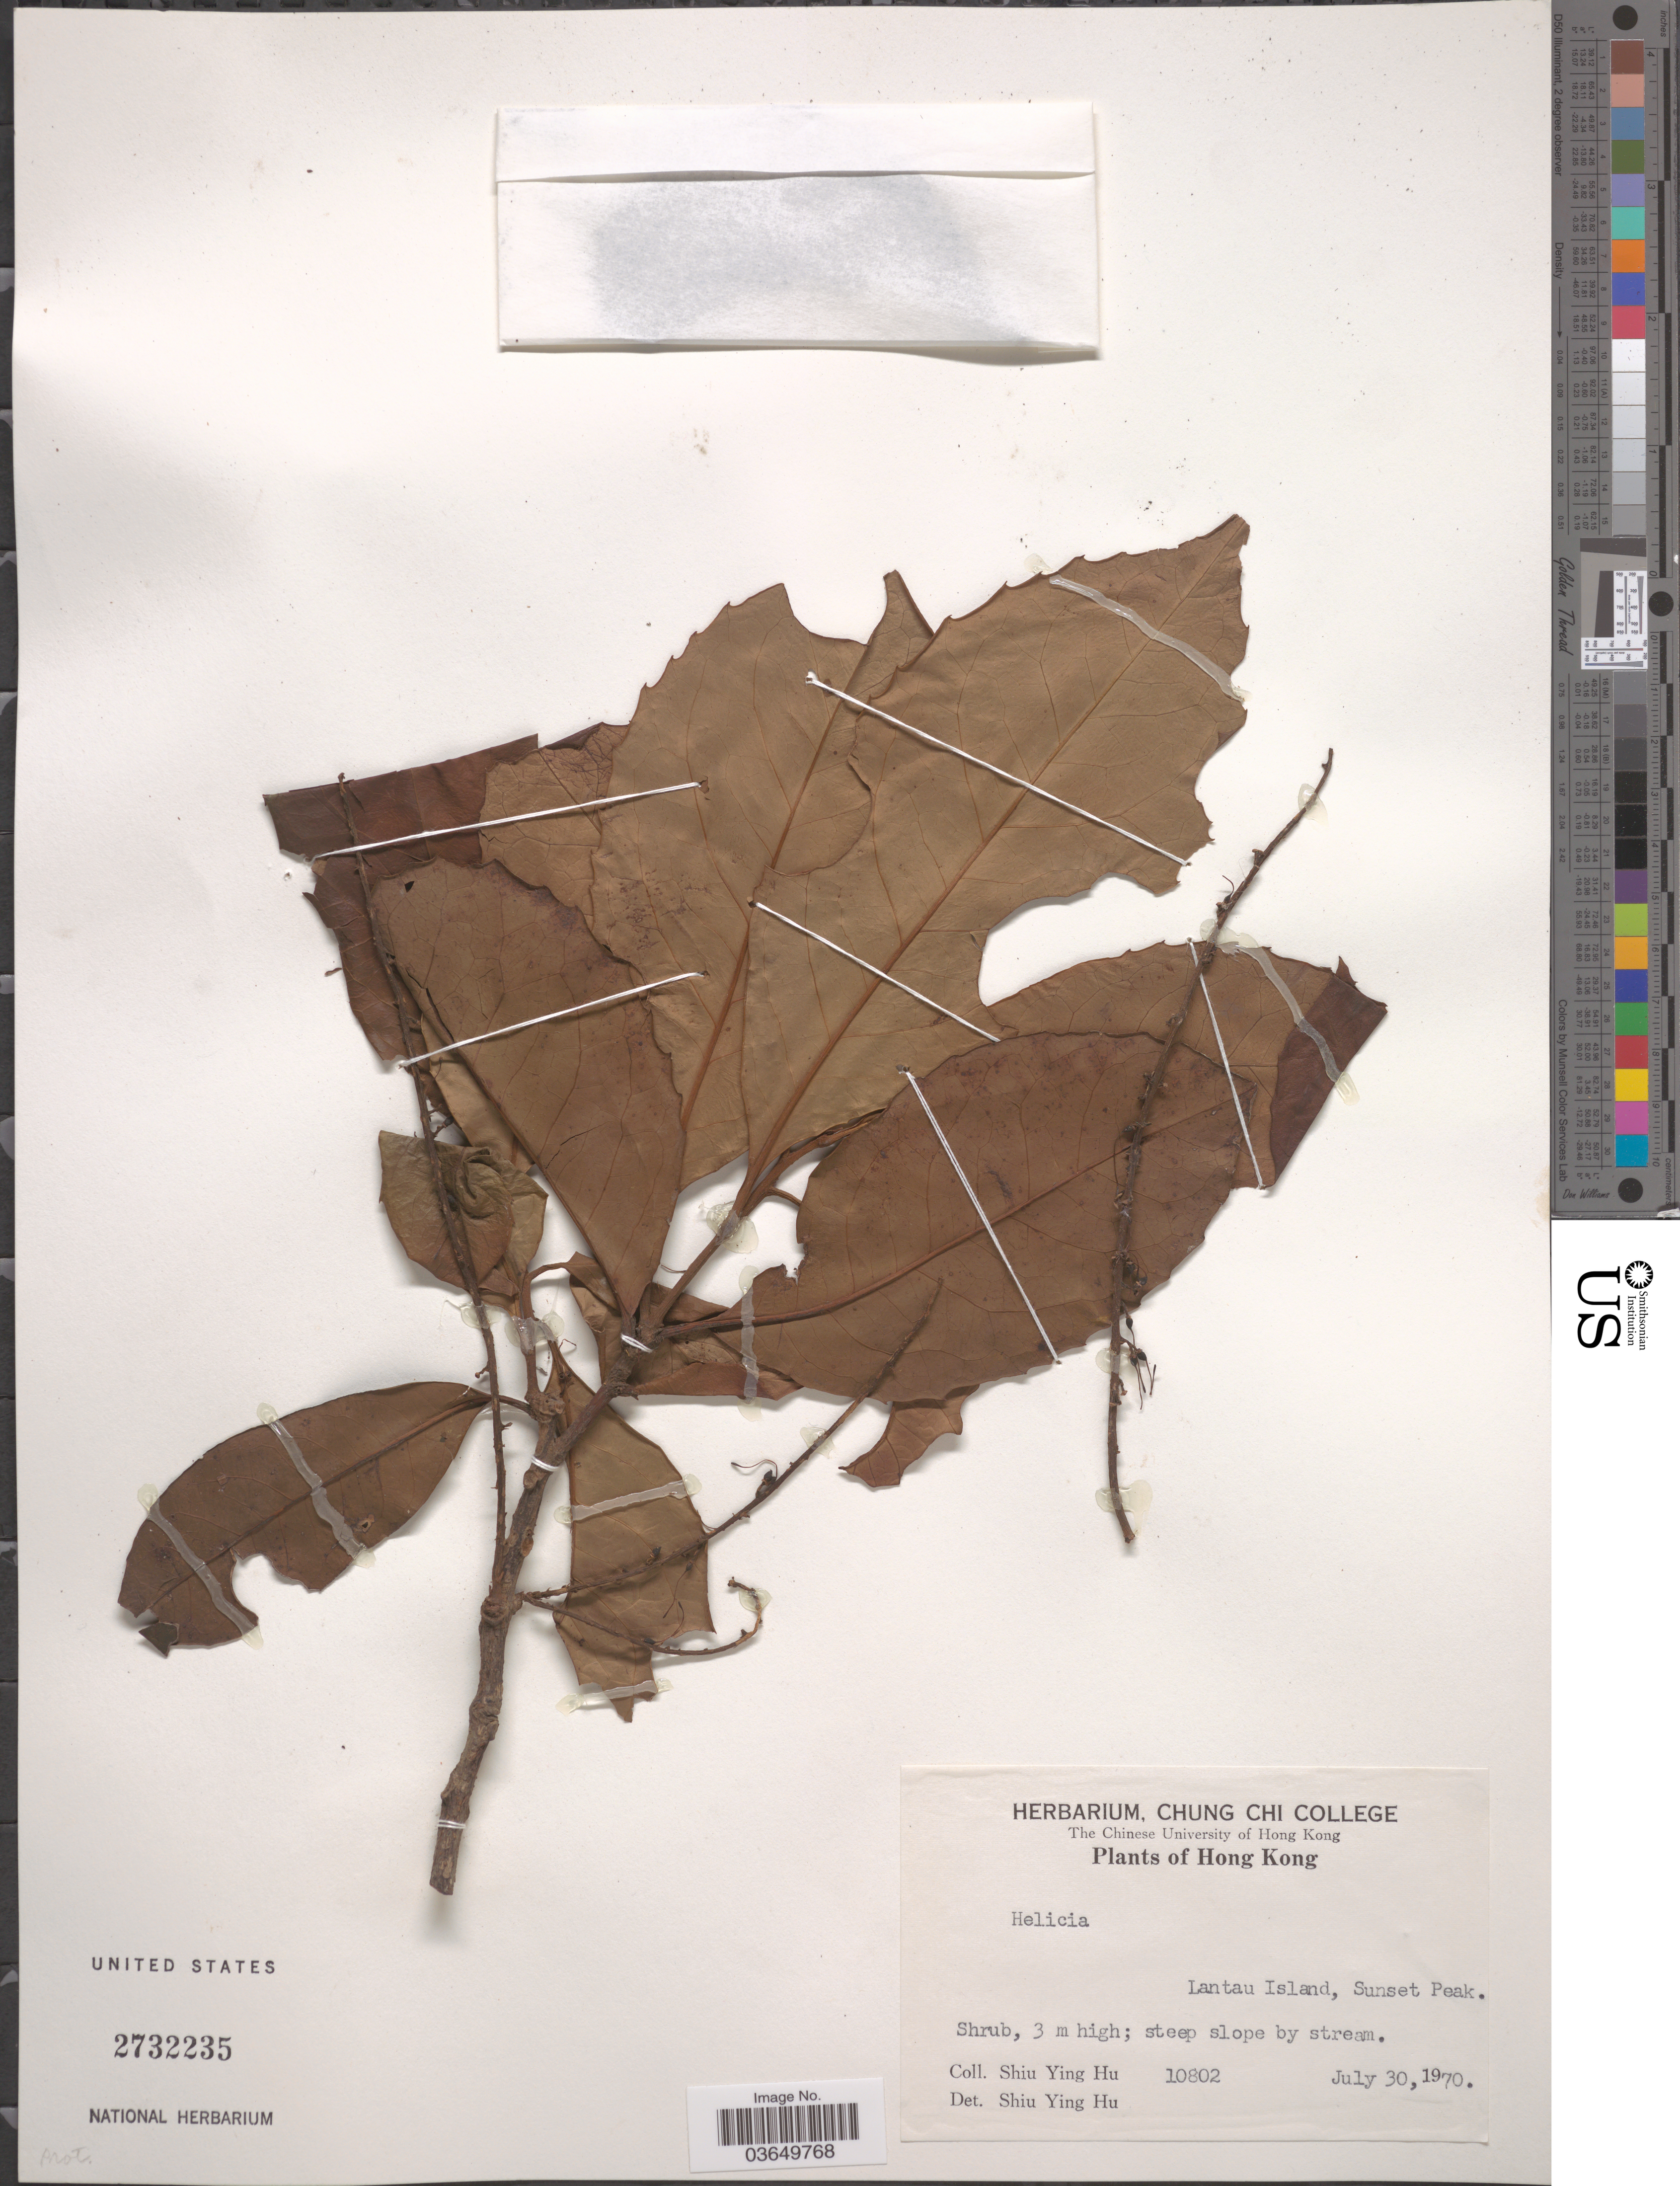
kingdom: Plantae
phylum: Tracheophyta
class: Magnoliopsida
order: Proteales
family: Proteaceae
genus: Helicia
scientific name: Helicia sp.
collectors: S. Y. Hu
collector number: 10802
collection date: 1970-07-30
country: China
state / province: Hong Kong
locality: Lantau Island, Sunset Peak.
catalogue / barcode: US 2732235